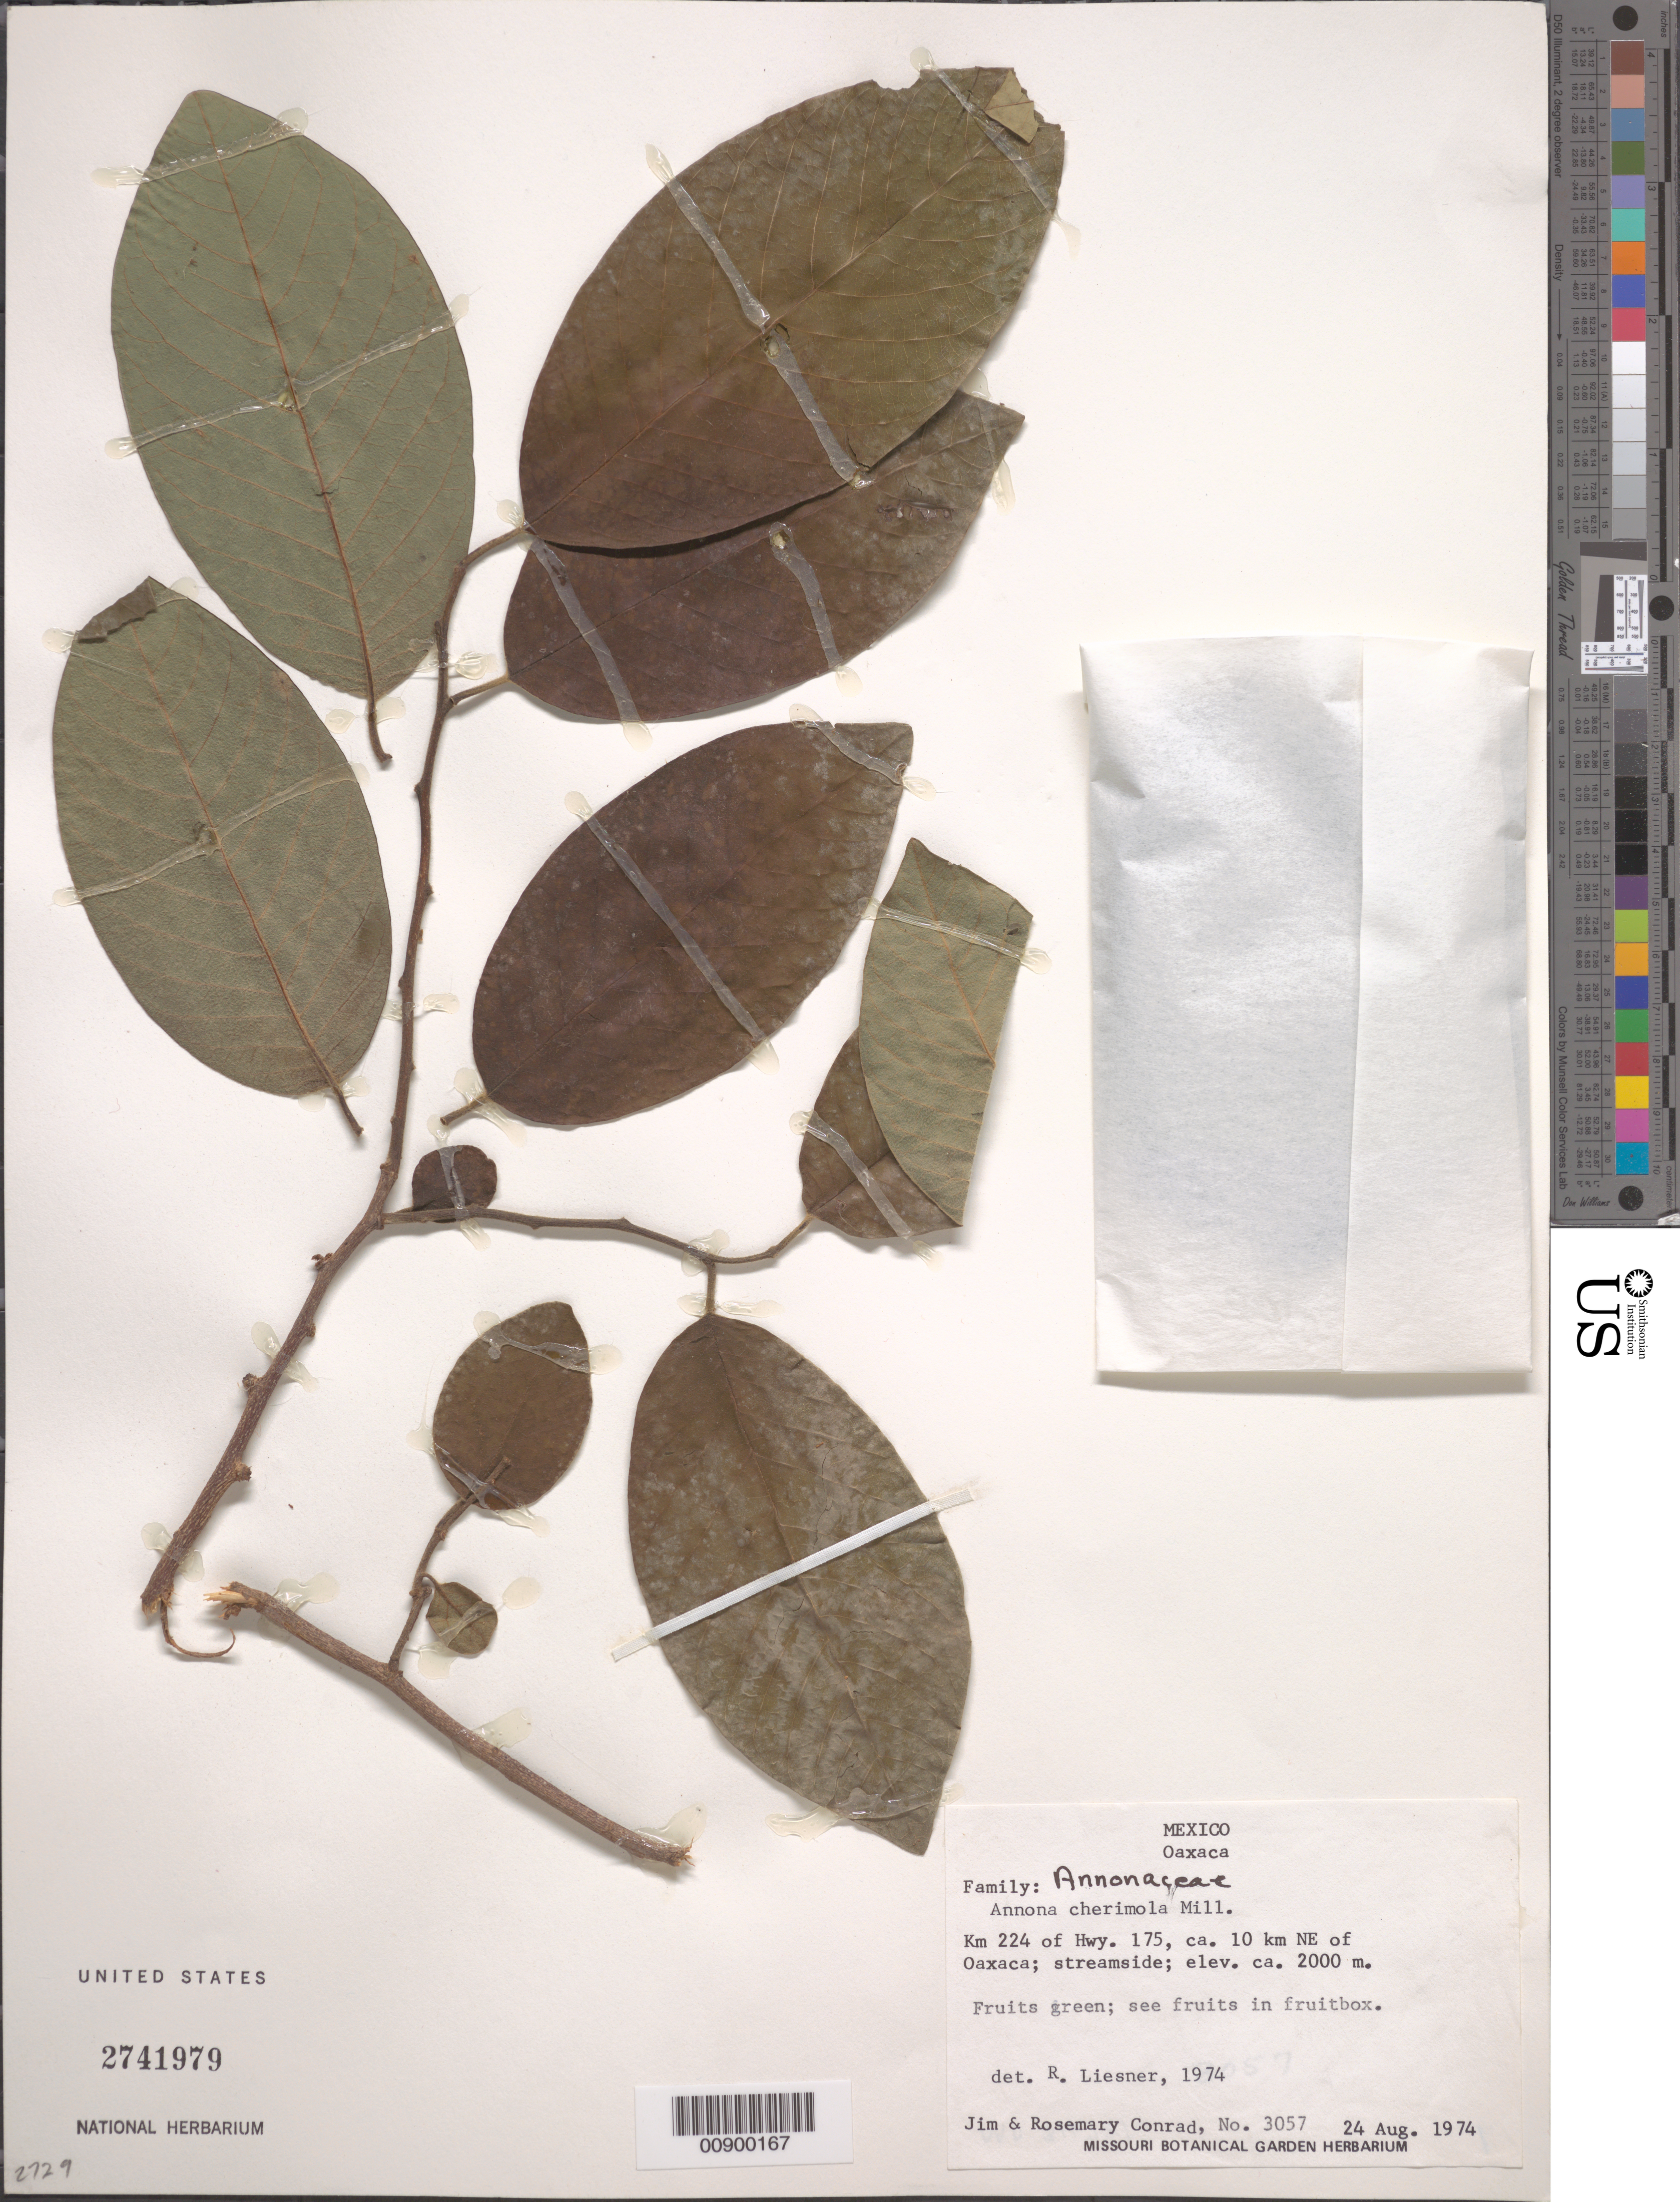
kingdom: Plantae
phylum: Tracheophyta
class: Magnoliopsida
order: Magnoliales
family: Annonaceae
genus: Annona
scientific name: Annona cherimola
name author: Mill.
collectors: J. Conrad & R. Conrad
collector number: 3057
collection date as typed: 24 Aug 1974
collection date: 1974-08-24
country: Mexico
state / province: Oaxaca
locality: Km 224 of Hwy. 175, ca. 10 km NE of Oaxaca.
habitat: Streamside.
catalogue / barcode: US 2741979